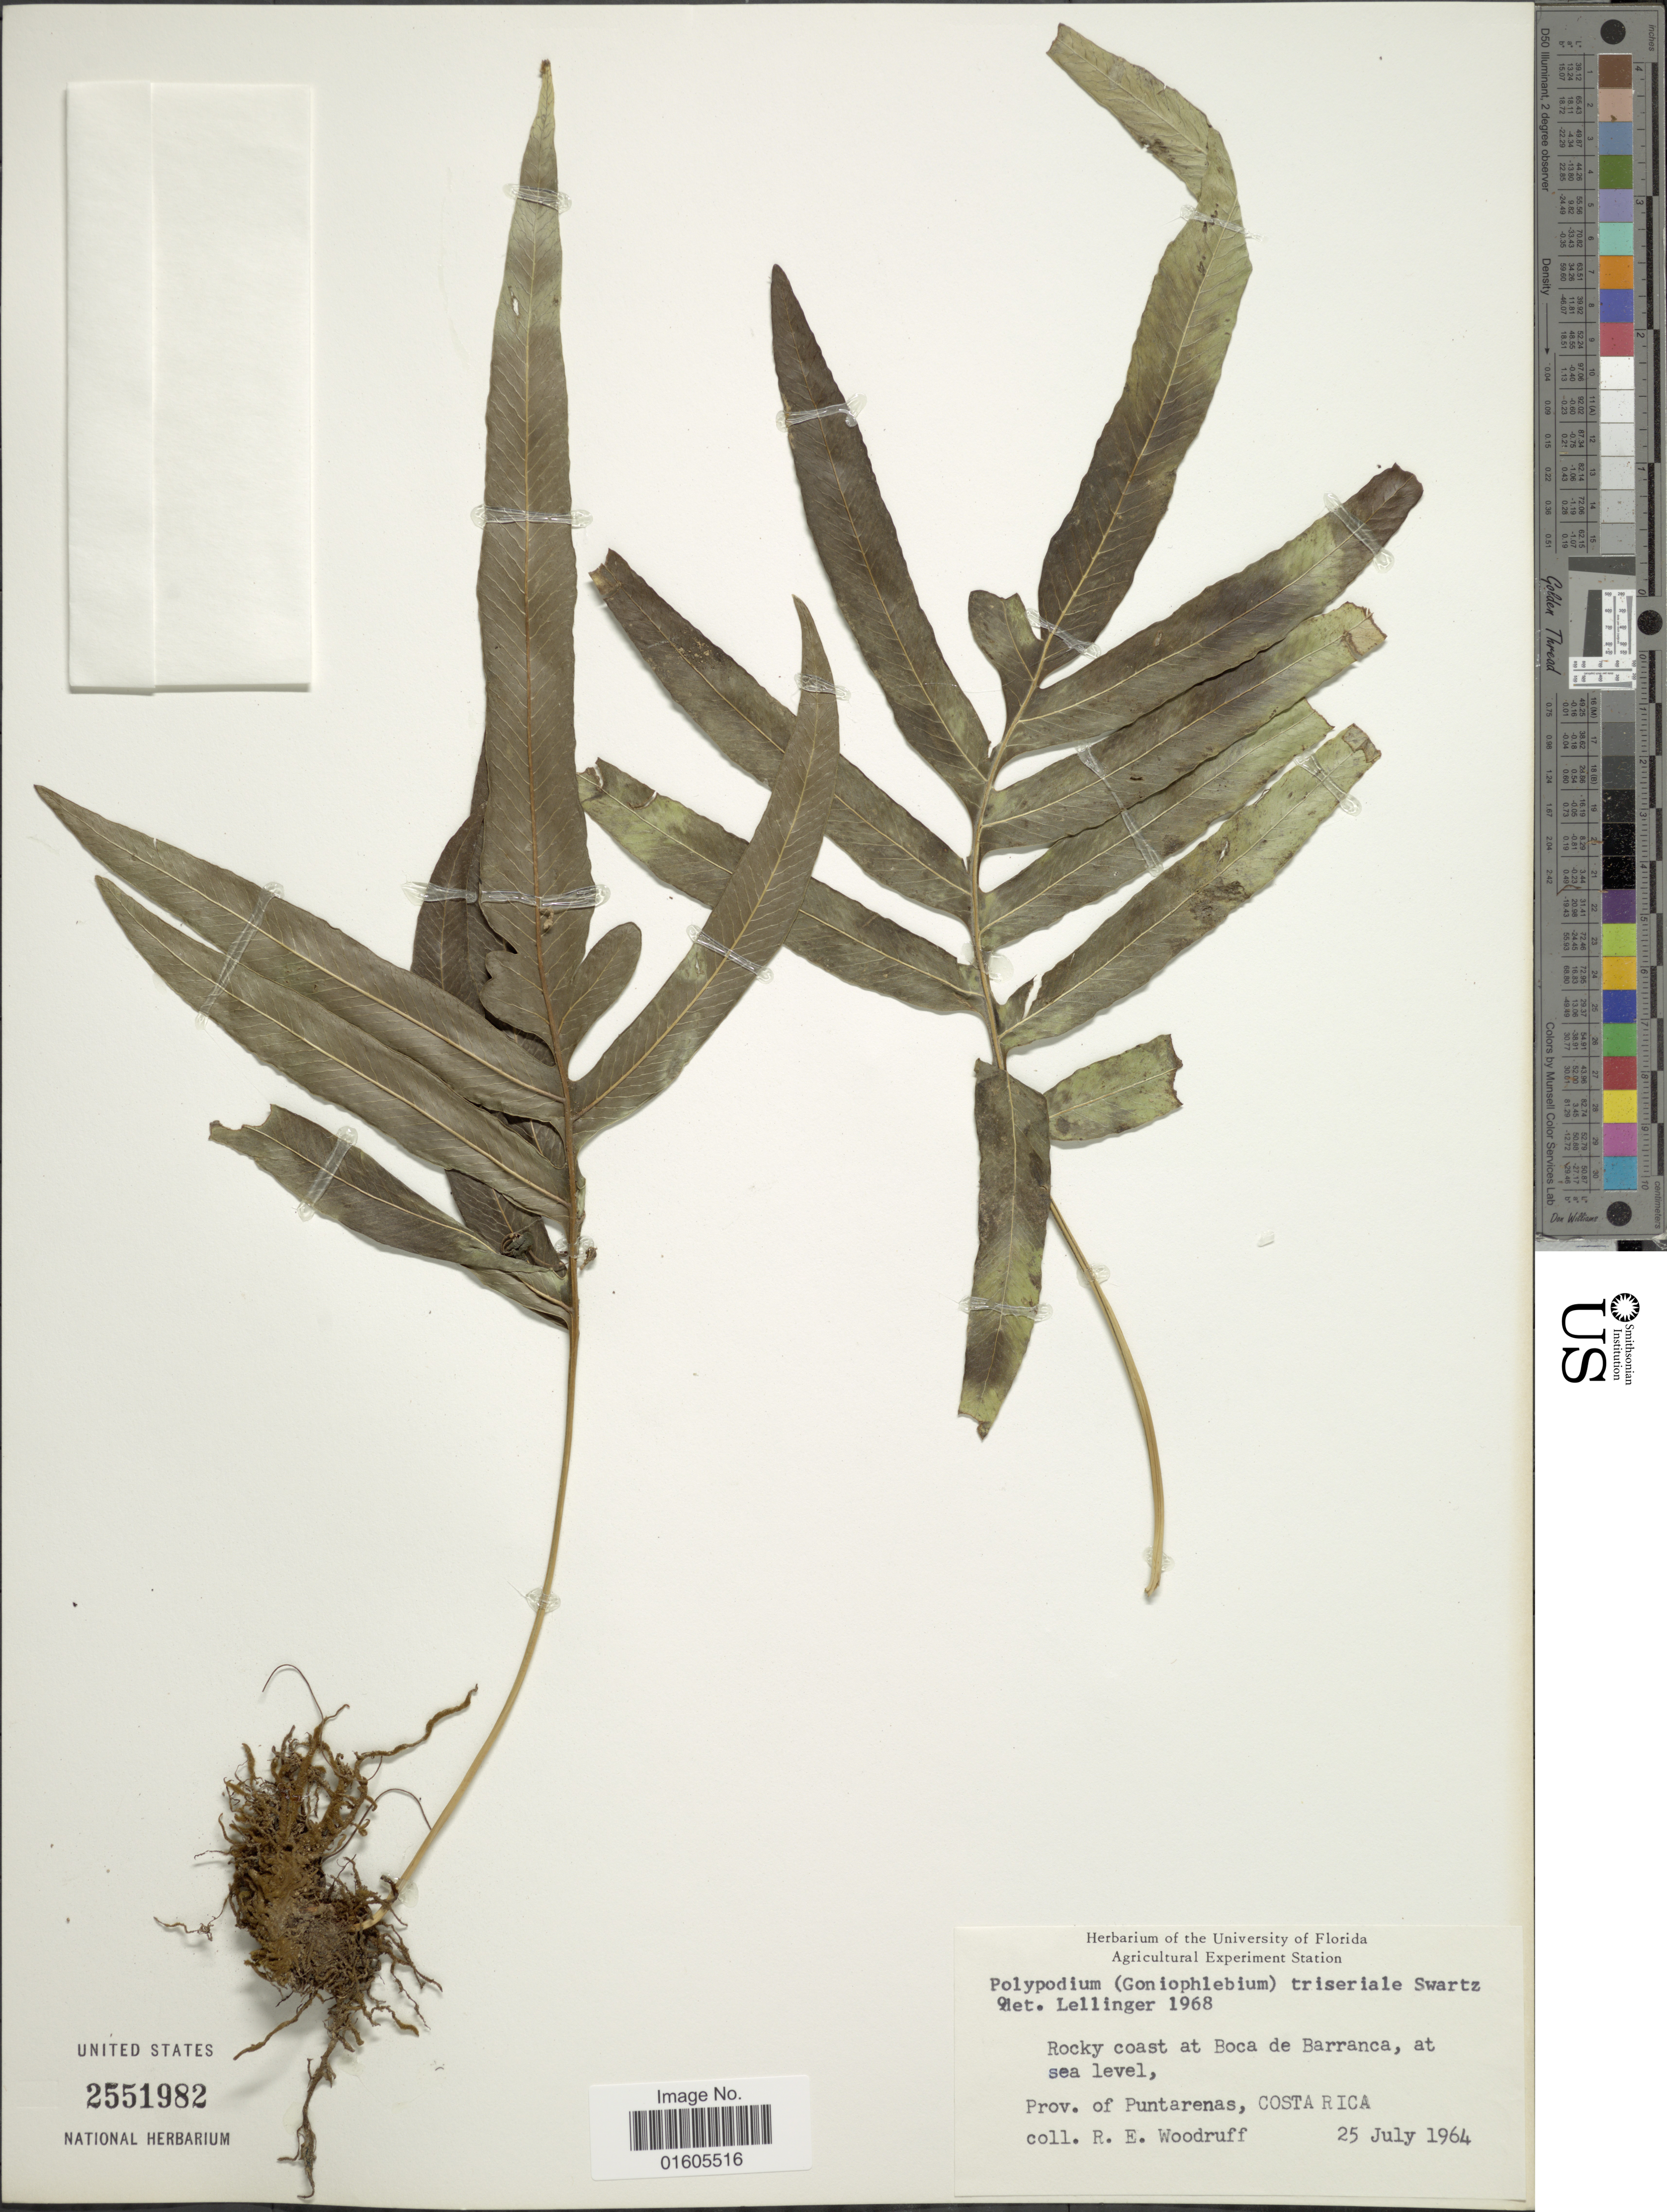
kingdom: Plantae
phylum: Tracheophyta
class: Polypodiopsida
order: Polypodiales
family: Polypodiaceae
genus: Serpocaulon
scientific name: Serpocaulon triseriale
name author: (Sw.) A.R. Sm.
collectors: R. Woodruff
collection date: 1964-07-25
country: Costa Rica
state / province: Puntarenas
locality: Rocky coast at Boca de Barranca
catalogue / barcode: US 2551982